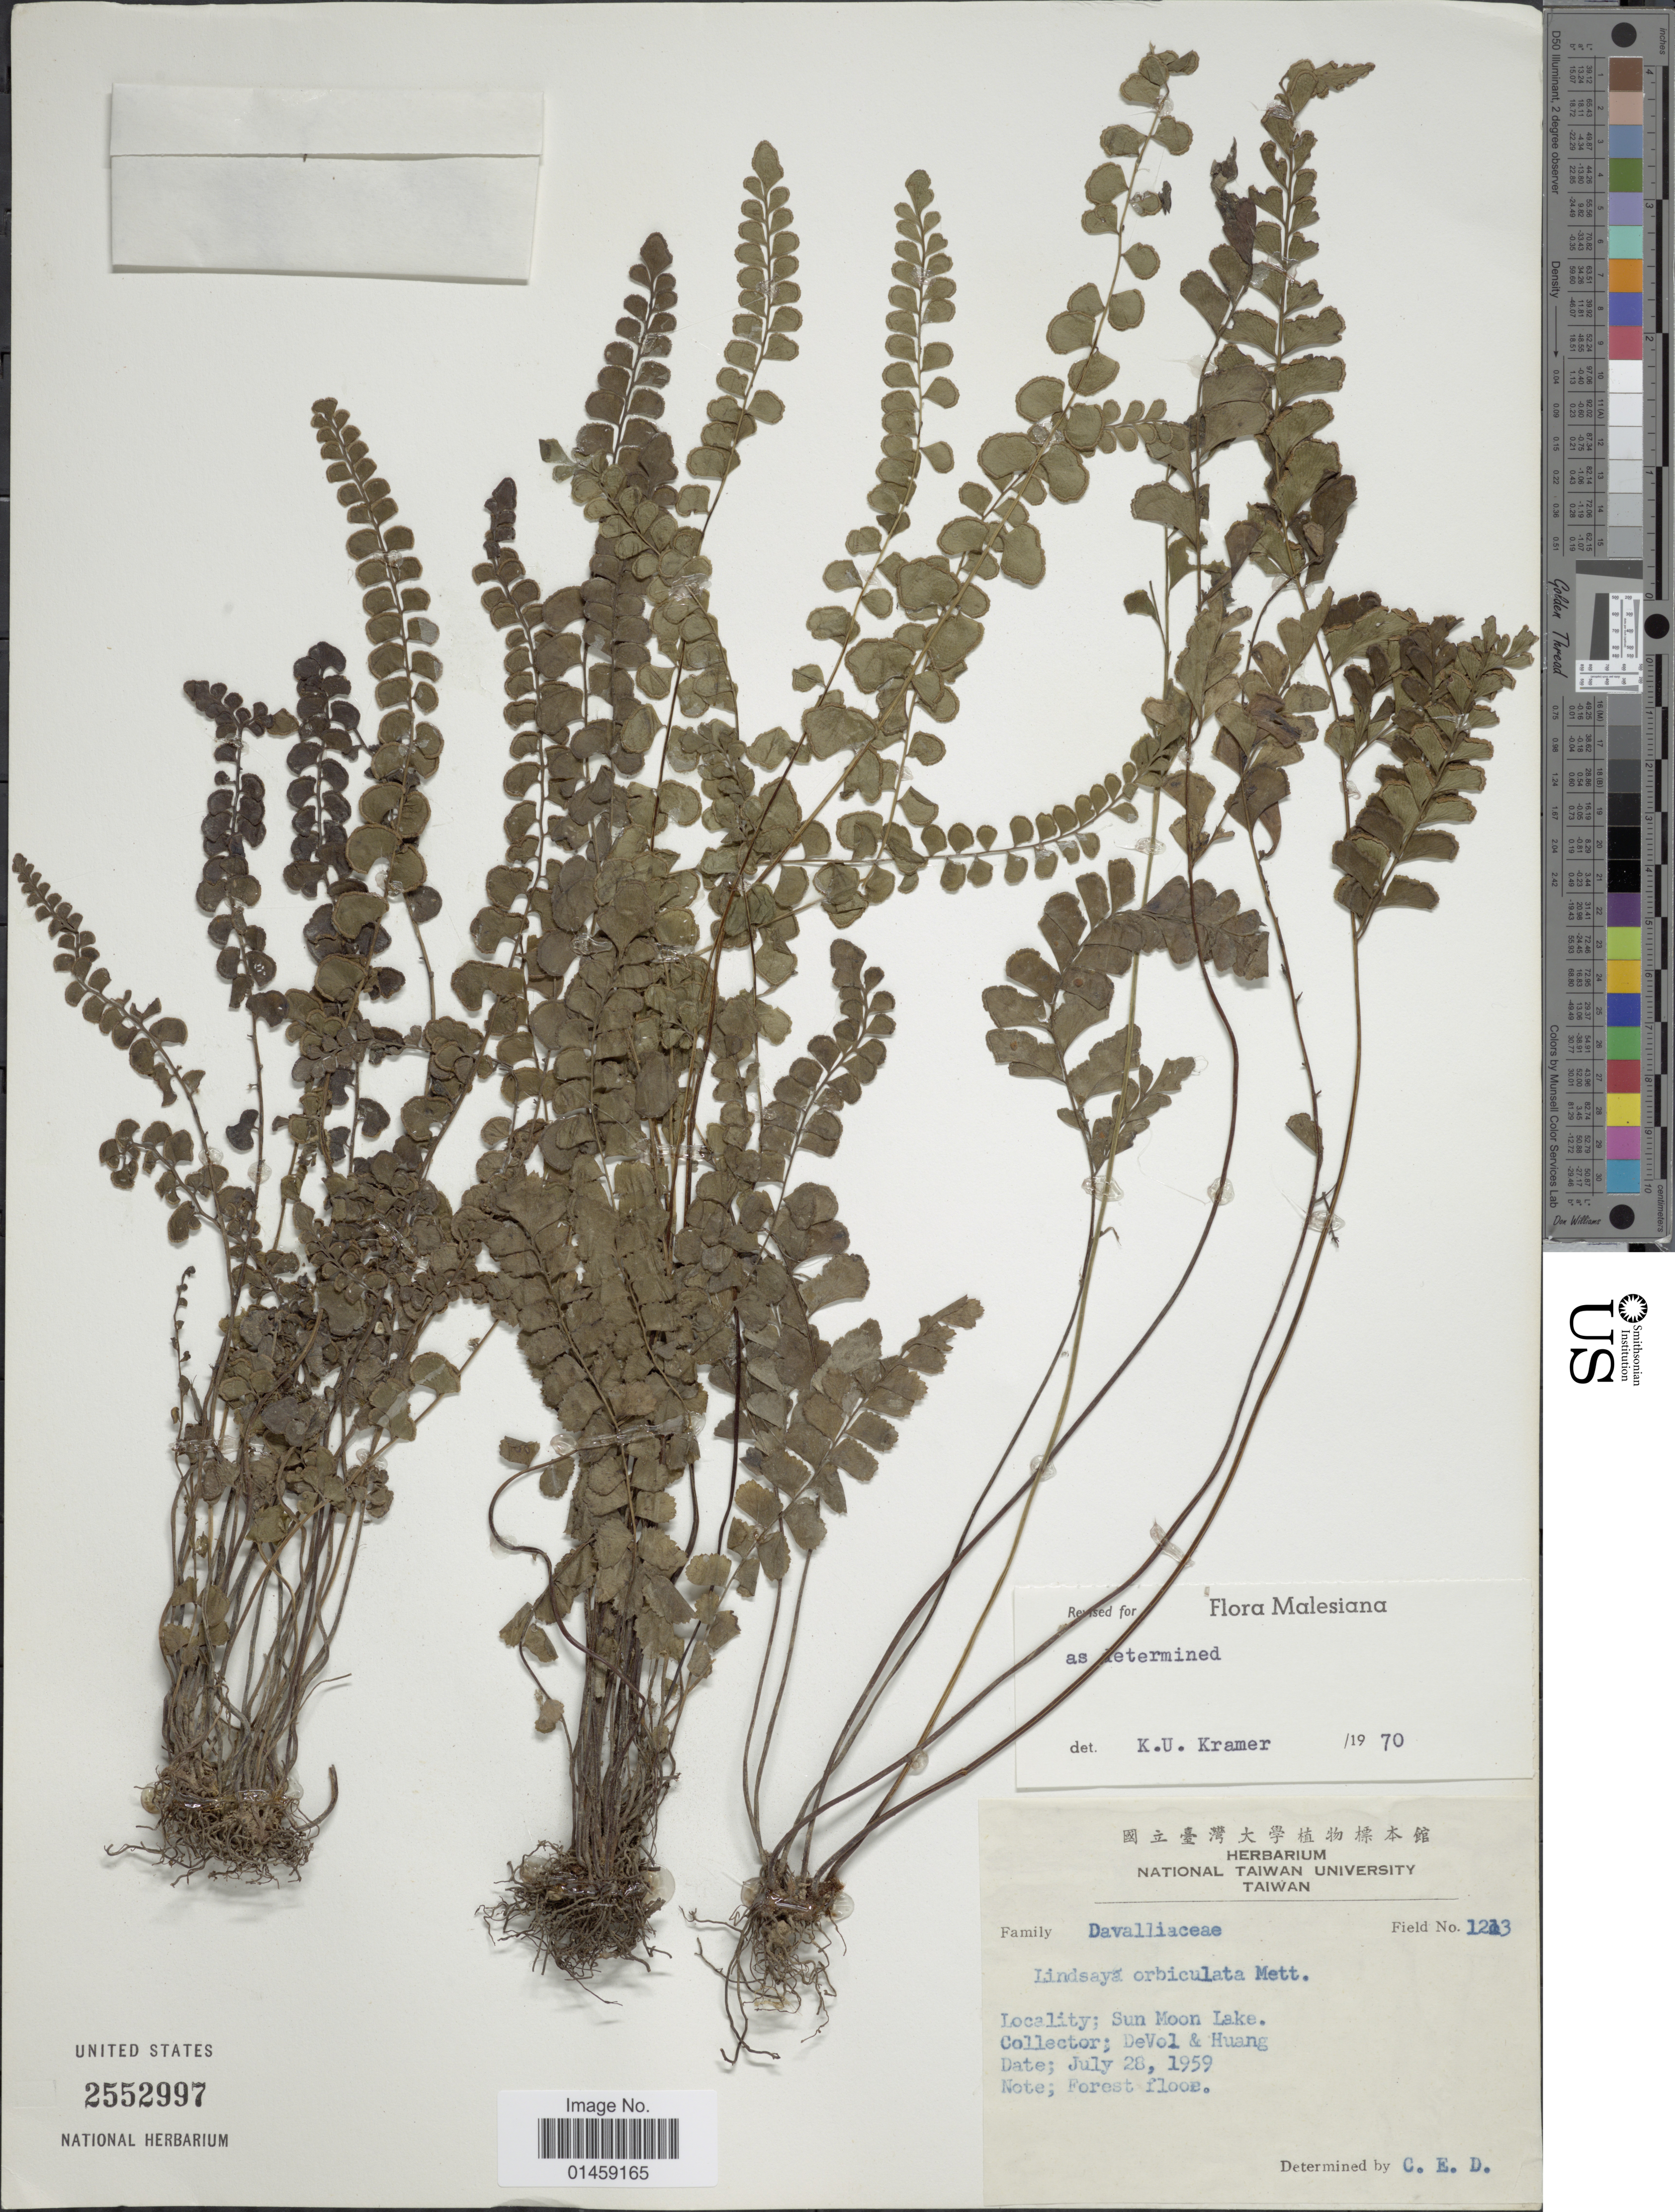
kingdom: Plantae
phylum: Tracheophyta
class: Polypodiopsida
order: Polypodiales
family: Lindsaeaceae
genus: Lindsaea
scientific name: Lindsaea orbiculata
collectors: C. E. De Vol & Huang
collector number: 1213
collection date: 1959-07-28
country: Taiwan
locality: Sun Moon Lang.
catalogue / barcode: US 2552997